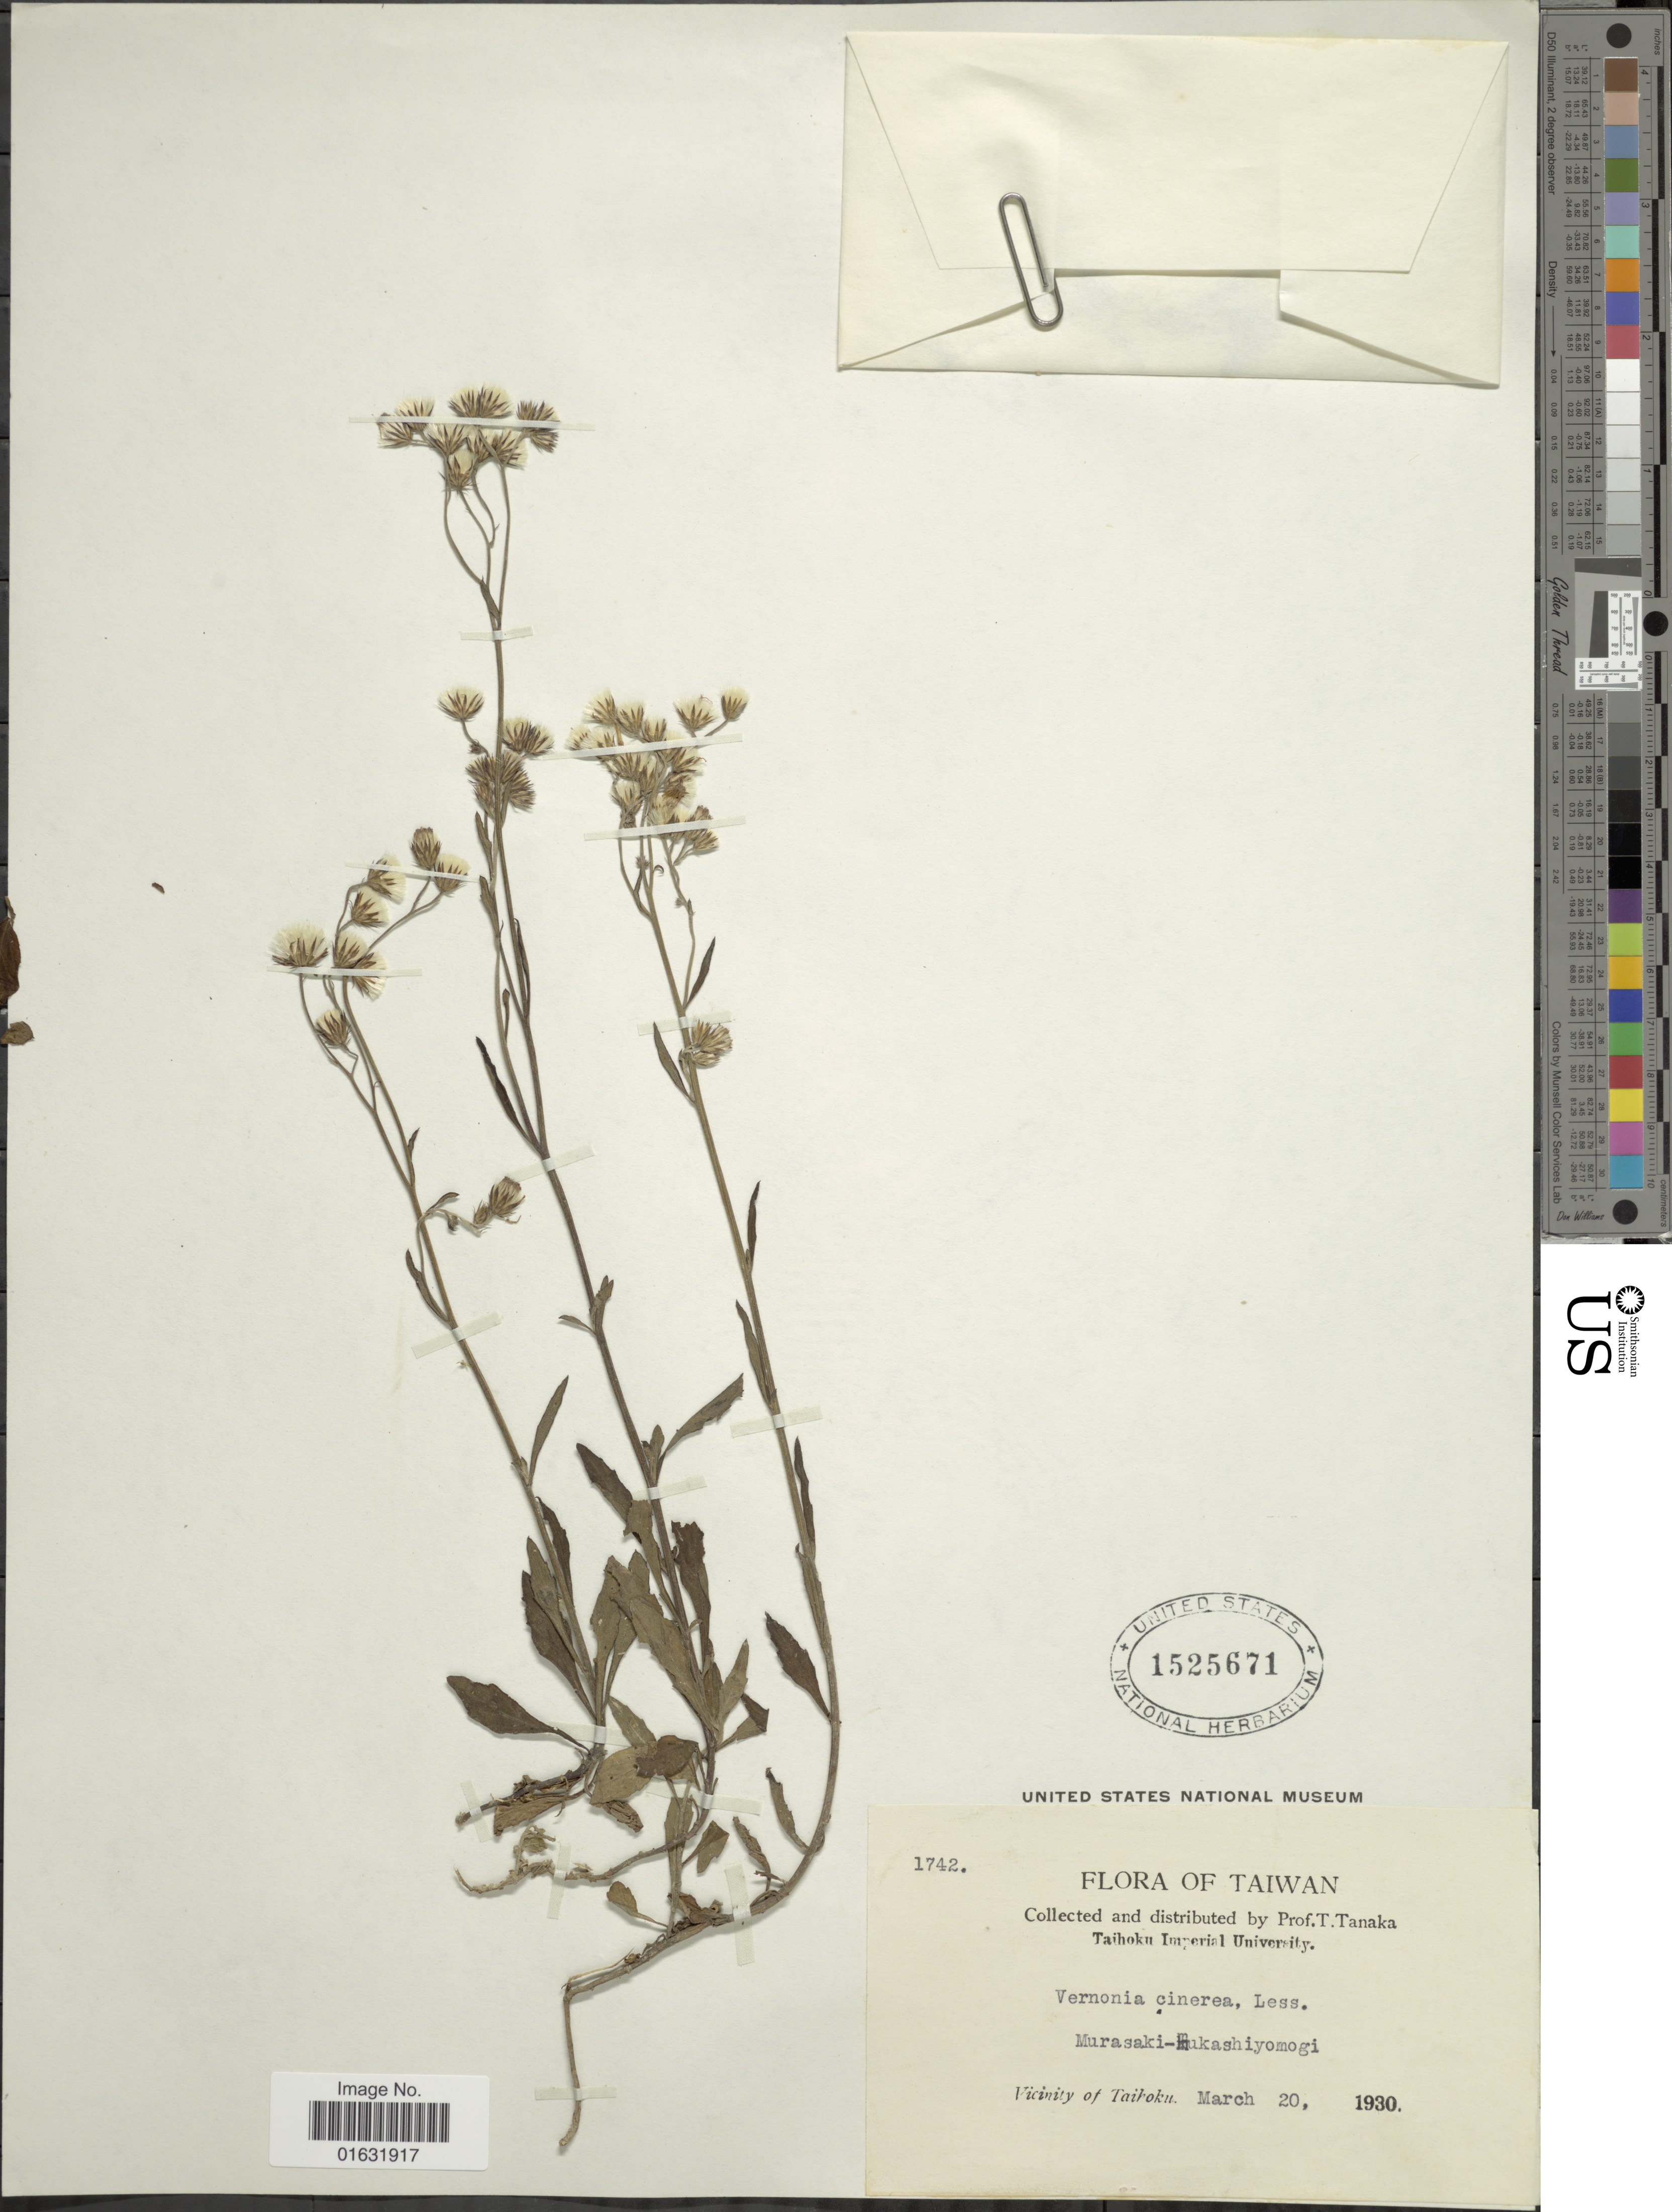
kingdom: Plantae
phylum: Tracheophyta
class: Magnoliopsida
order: Asterales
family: Asteraceae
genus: Cyanthillium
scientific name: Cyanthillium cinereum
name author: (L.) H. Rob.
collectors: T. Tanaka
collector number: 1742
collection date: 1930-03-20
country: Taiwan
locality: Vicinity of Taikoku, Murasaki-Mukashiyomogi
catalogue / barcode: US 1525671